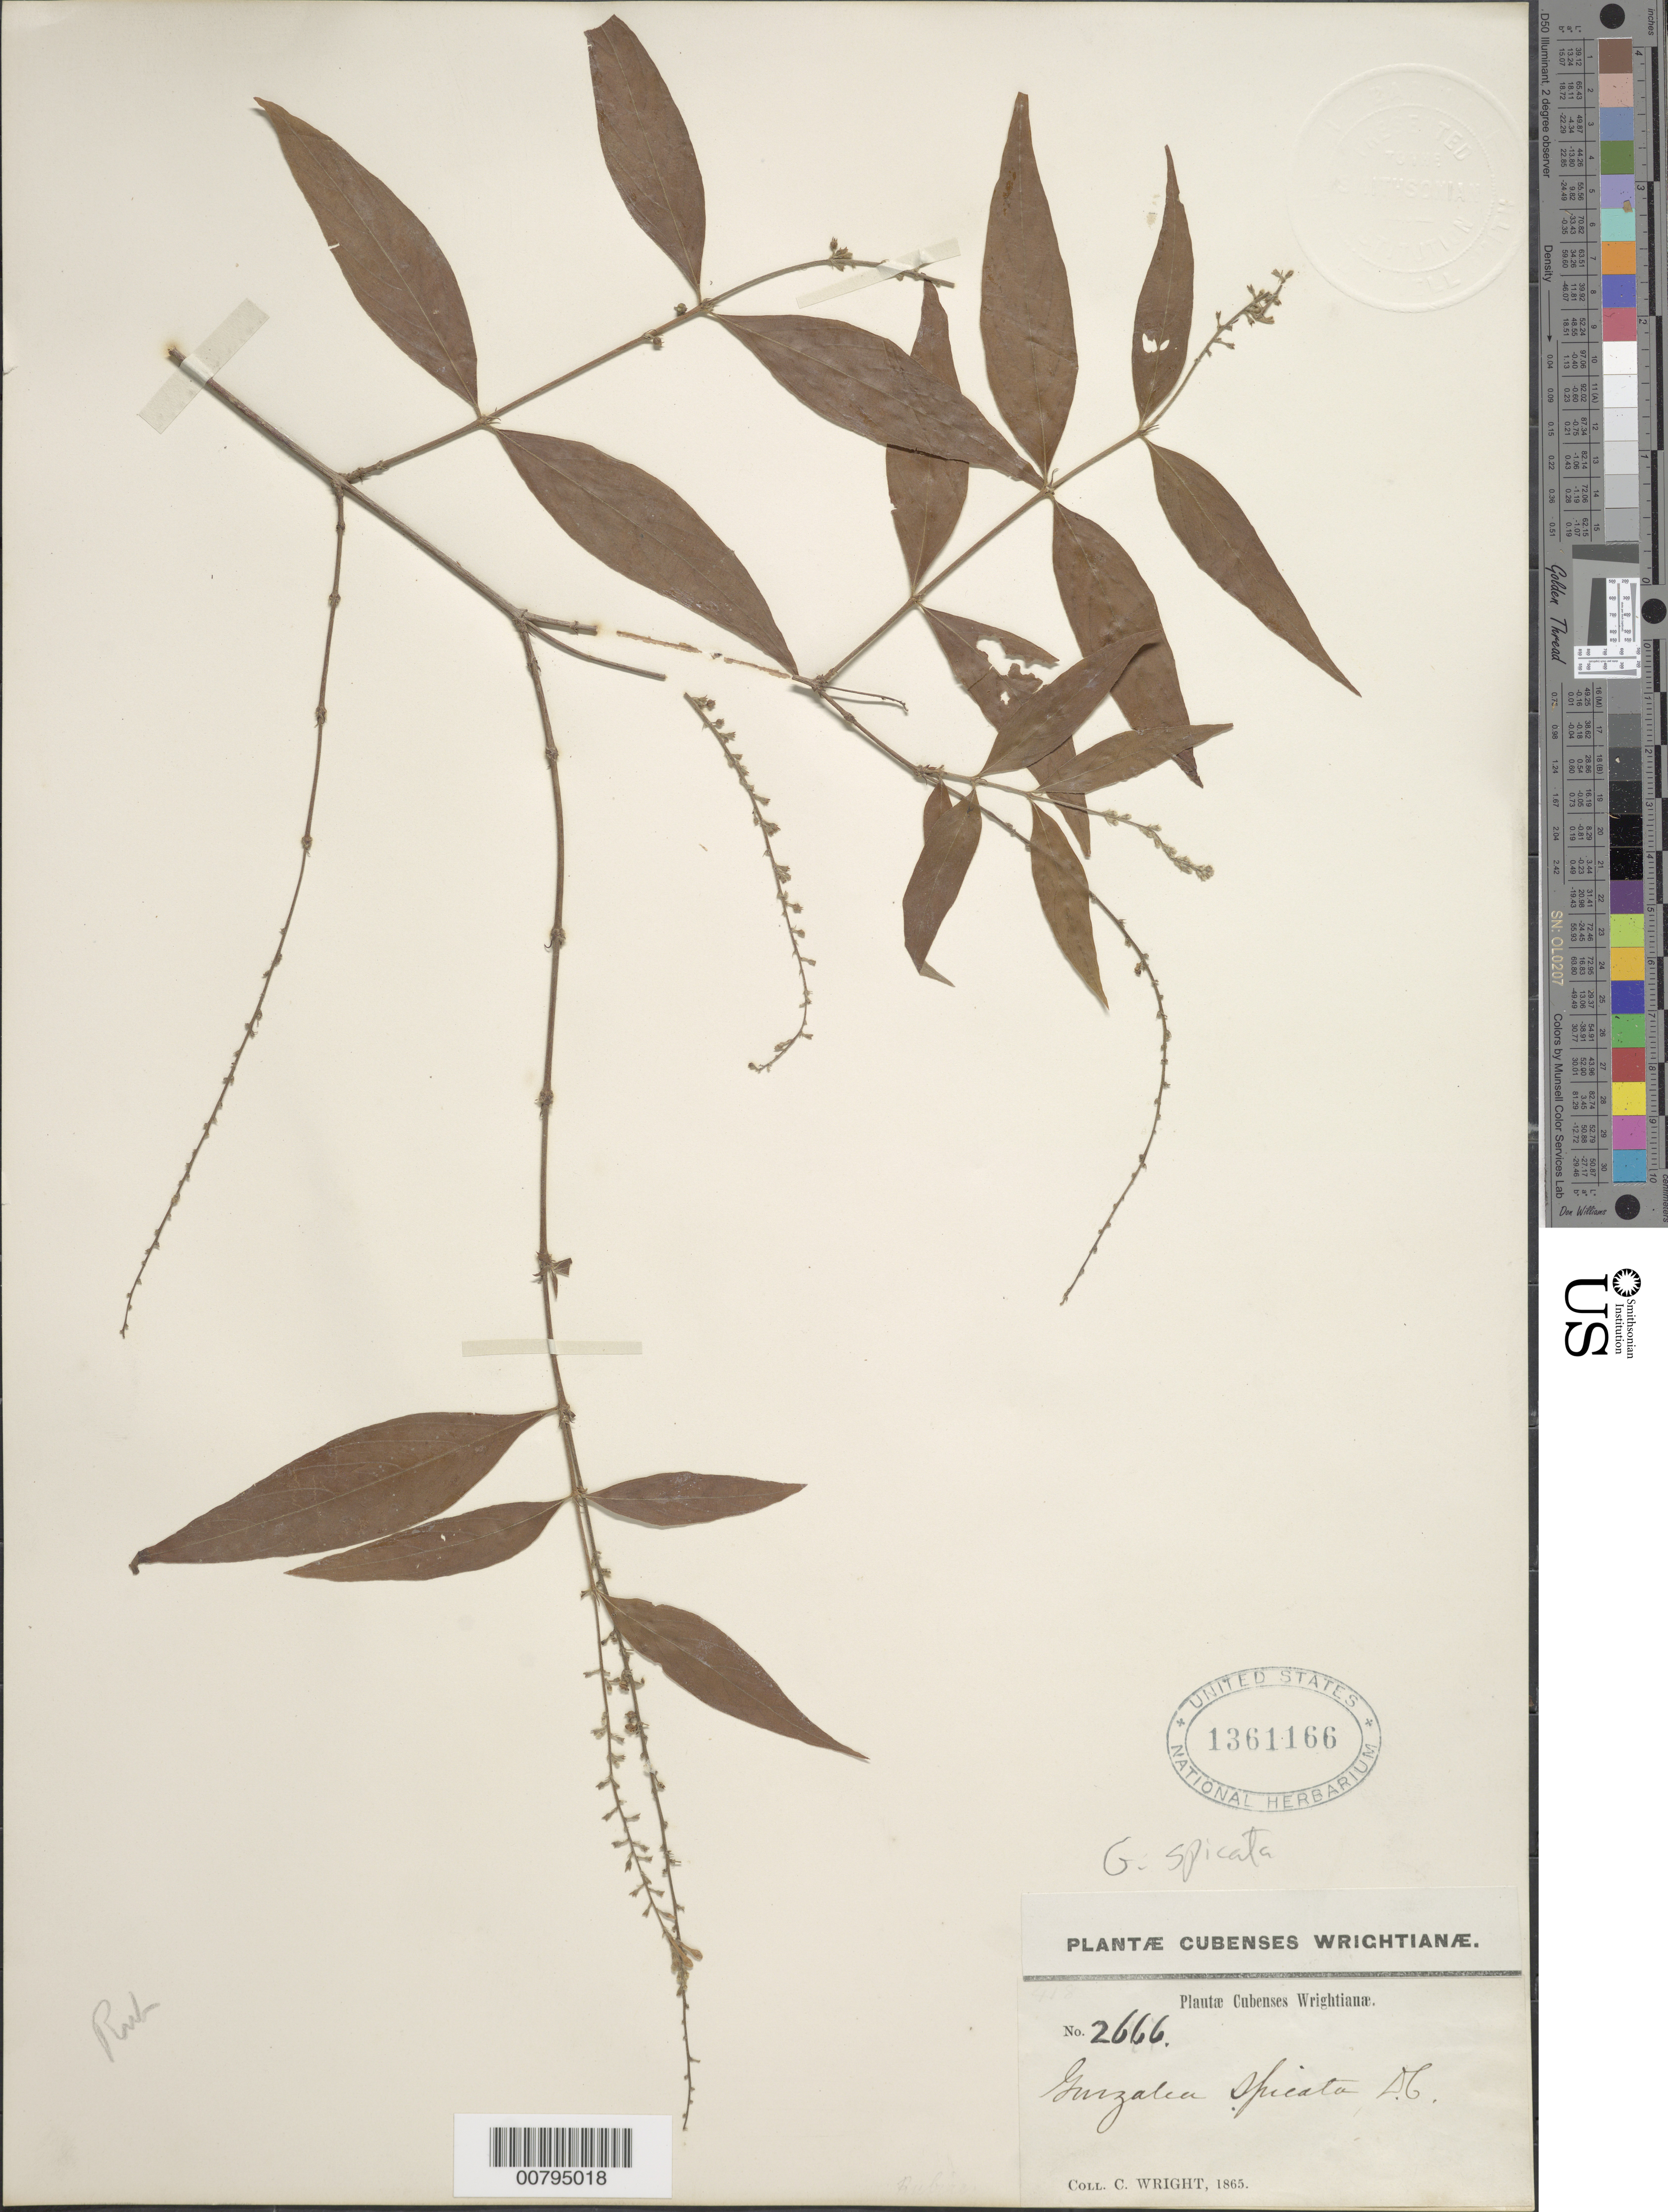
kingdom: Plantae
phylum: Tracheophyta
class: Magnoliopsida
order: Gentianales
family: Rubiaceae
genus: Gonzalagunia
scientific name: Gonzalagunia sagraeana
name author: Urb.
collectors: C. Wright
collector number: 2666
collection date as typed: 1865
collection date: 1865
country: Cuba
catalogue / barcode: US 1361166